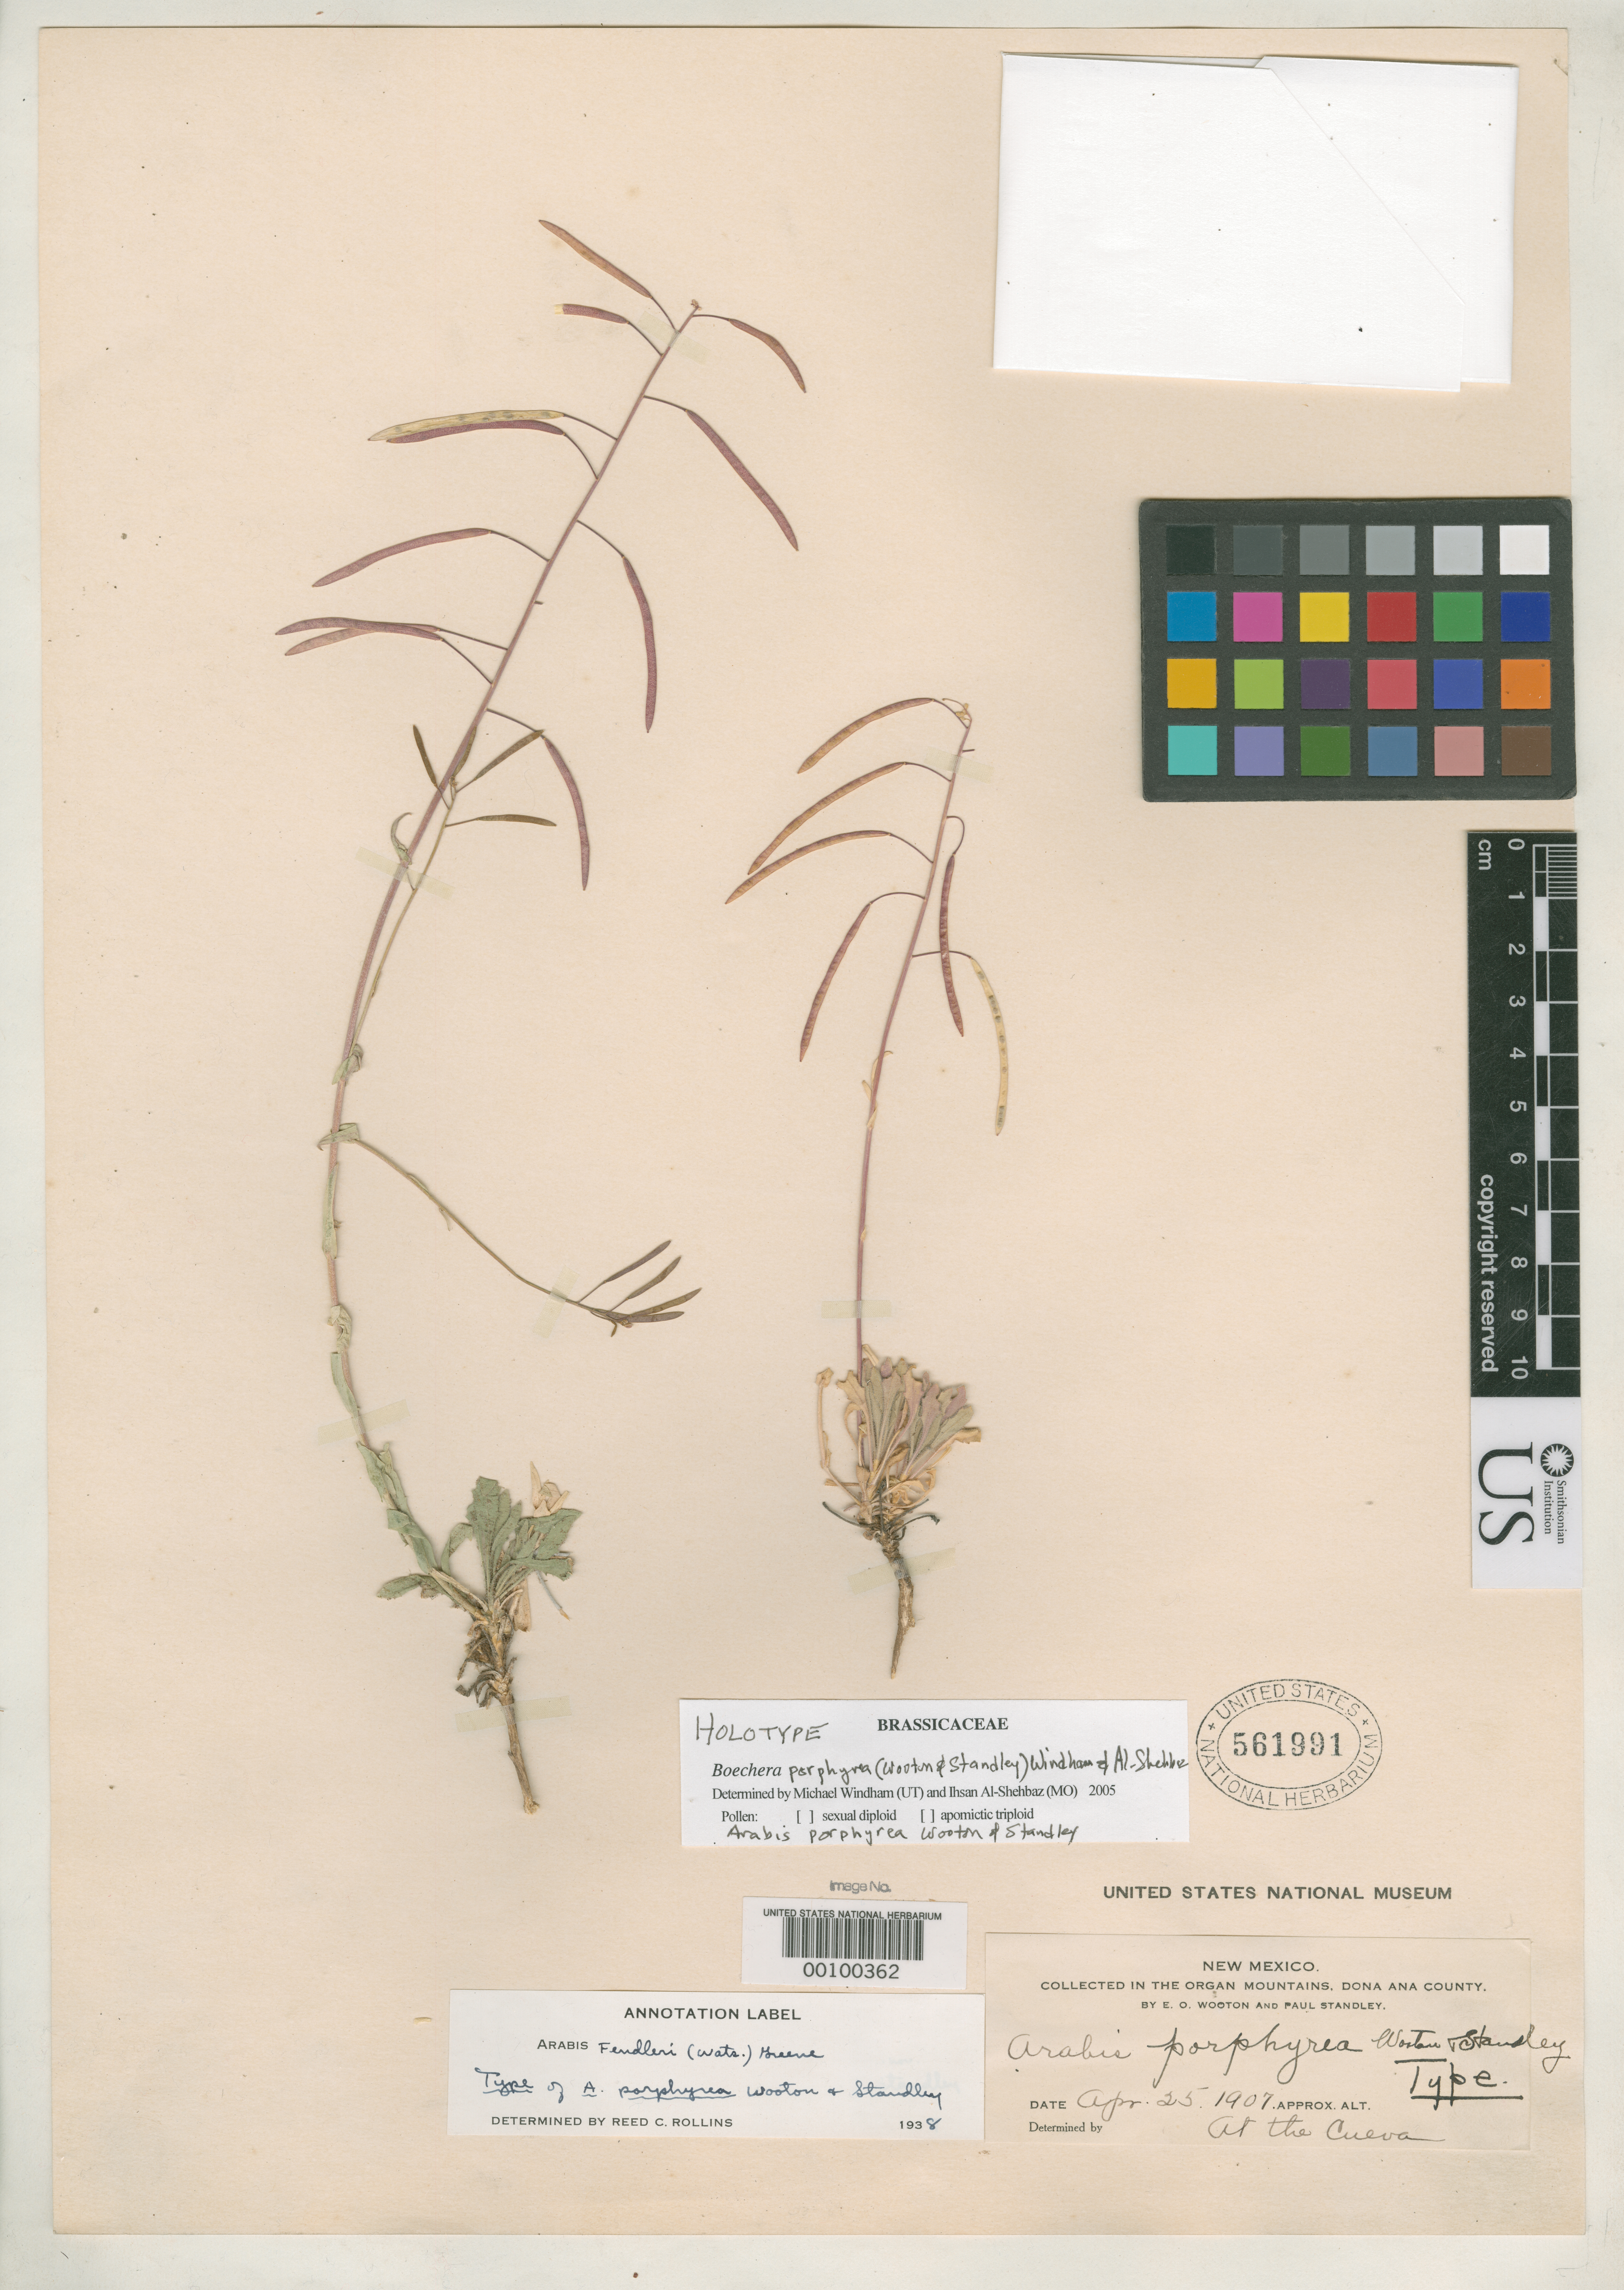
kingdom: Plantae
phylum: Tracheophyta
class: Magnoliopsida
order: Brassicales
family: Brassicaceae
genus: Arabis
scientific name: Arabis porphyrea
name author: Wooton & Standl.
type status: Holotype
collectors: E. O. Wooton & P. C. Standley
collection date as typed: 25 Apr 1907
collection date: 1907-04-25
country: United States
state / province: New Mexico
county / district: Dona Ana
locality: Organ Mts.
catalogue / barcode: US 561991